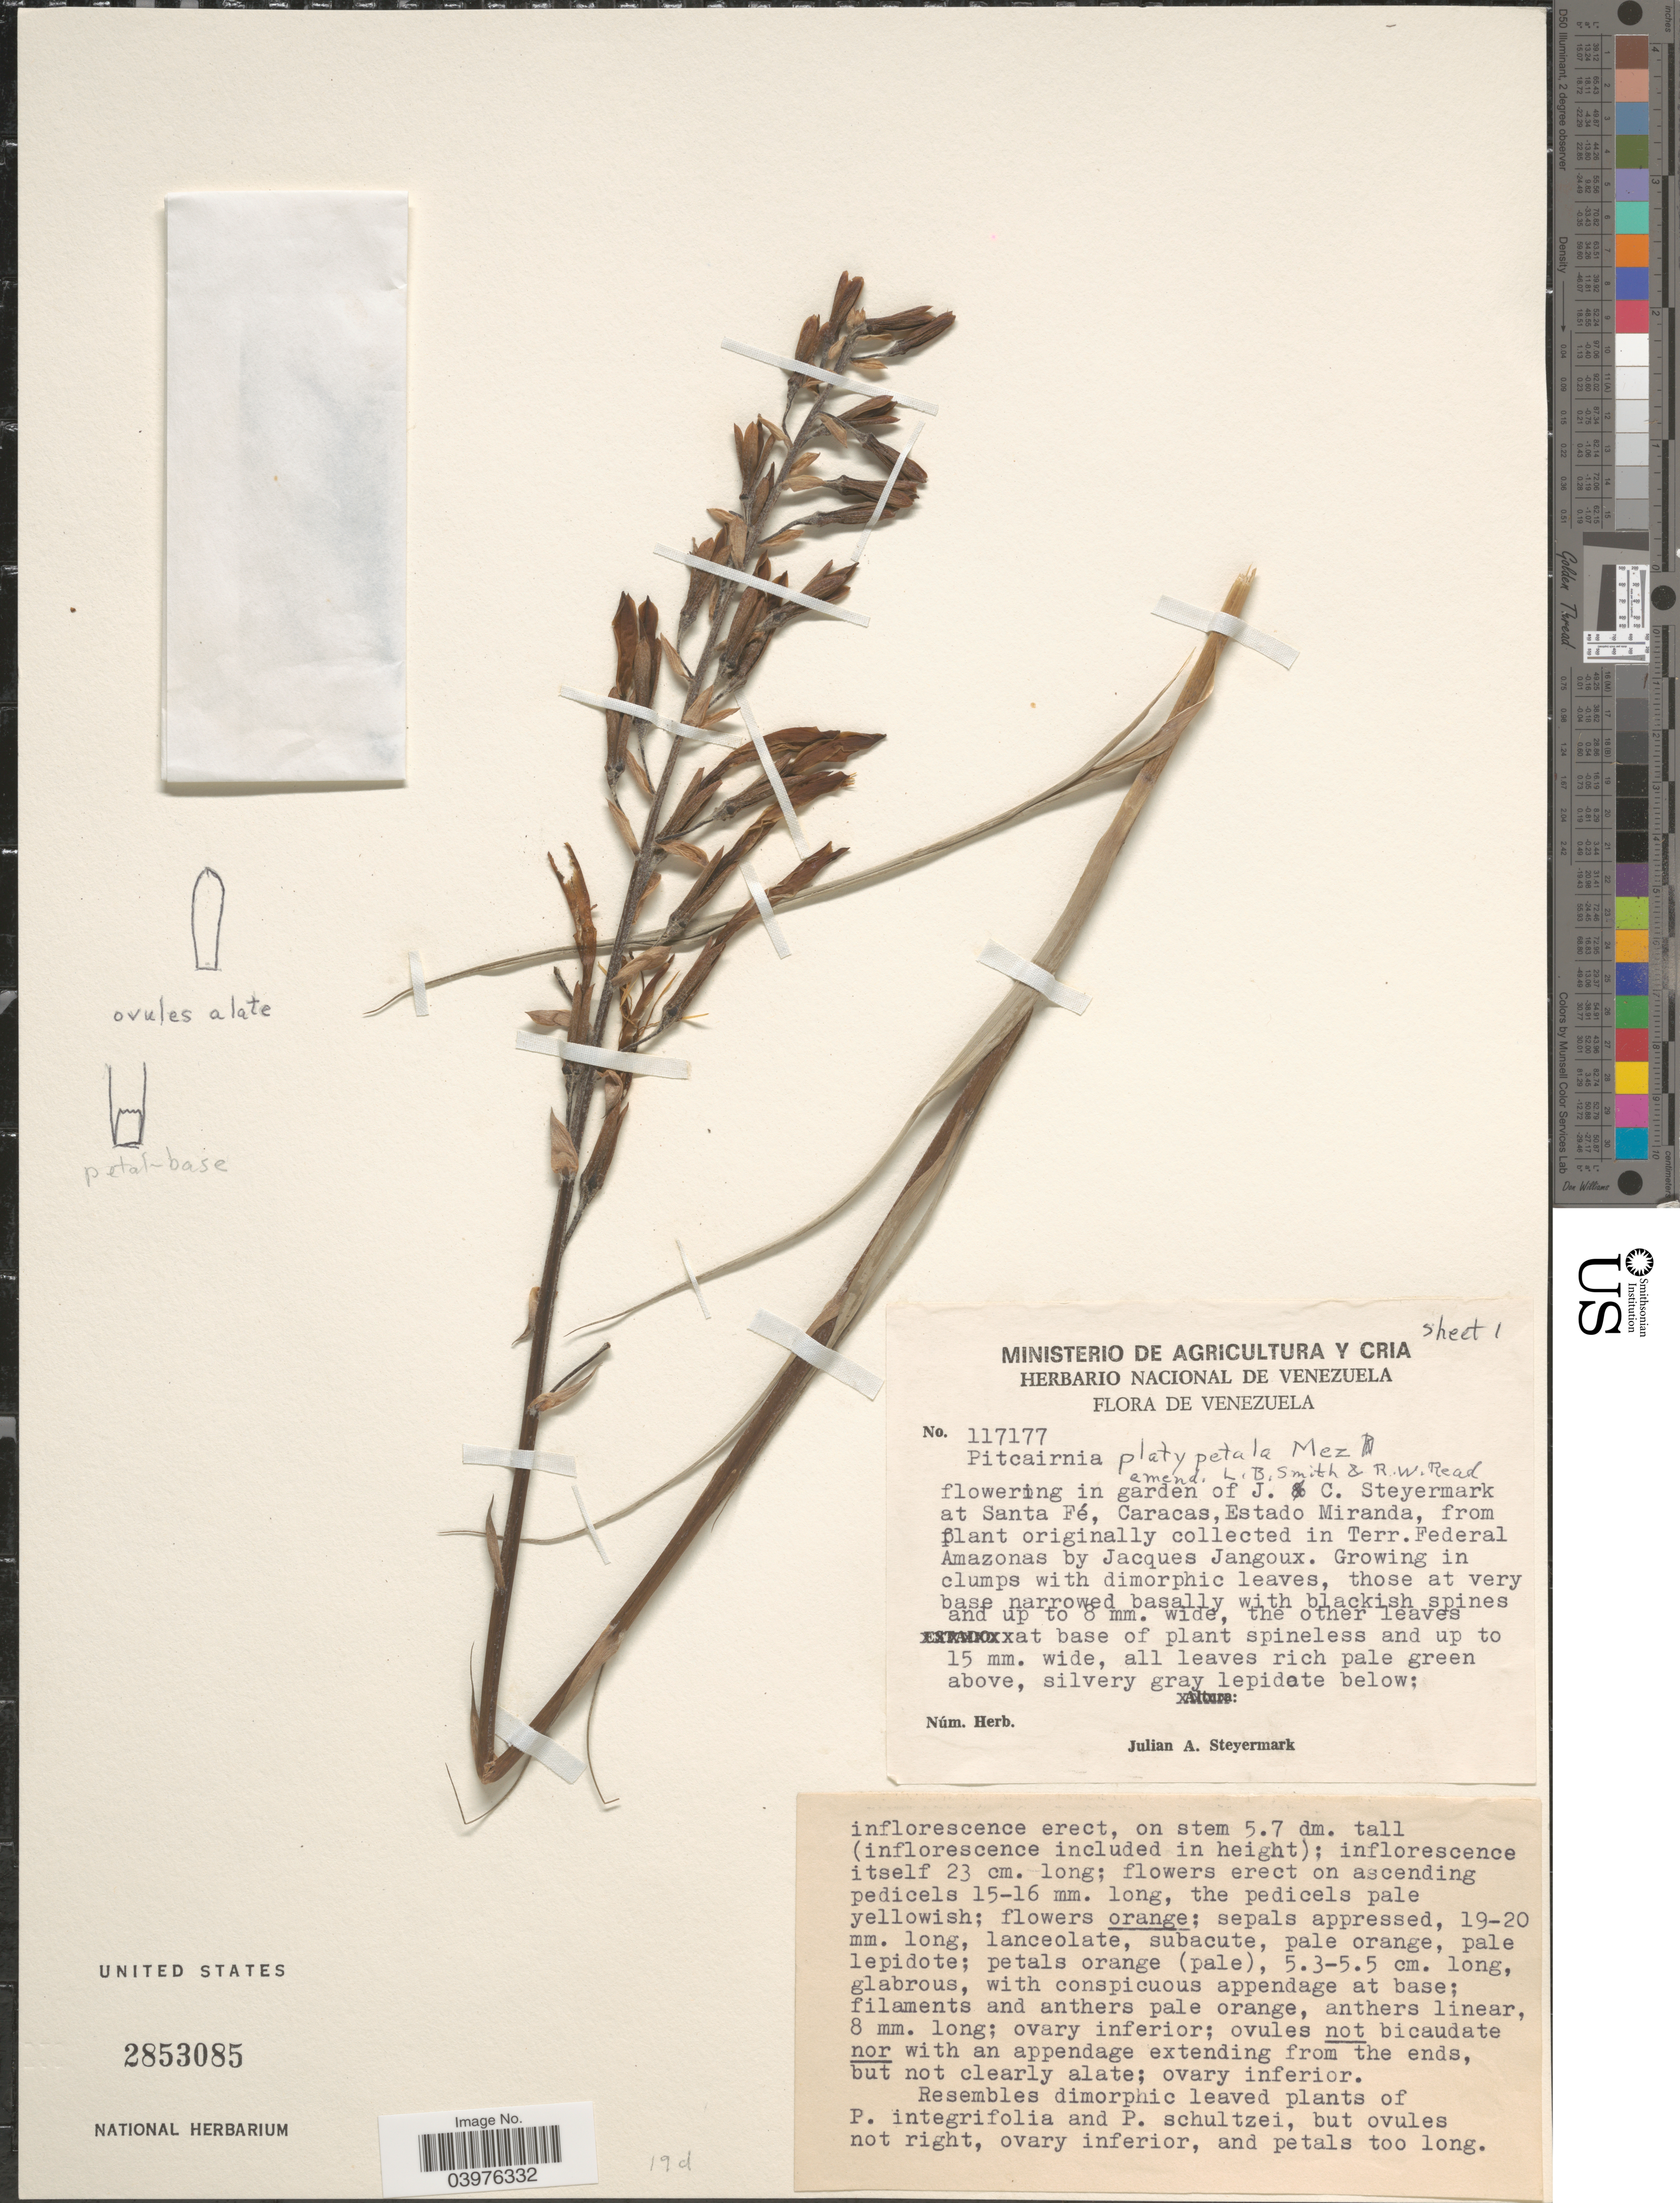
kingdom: Plantae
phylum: Tracheophyta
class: Liliopsida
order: Poales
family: Bromeliaceae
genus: Pitcairnia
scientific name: Pitcairnia platypetala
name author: Mez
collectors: J. Steyermark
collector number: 117177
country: Venezuela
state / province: Miranda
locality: In garden of J. C. Steyermark at Santa Fé, Caracas.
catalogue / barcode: US 2853085